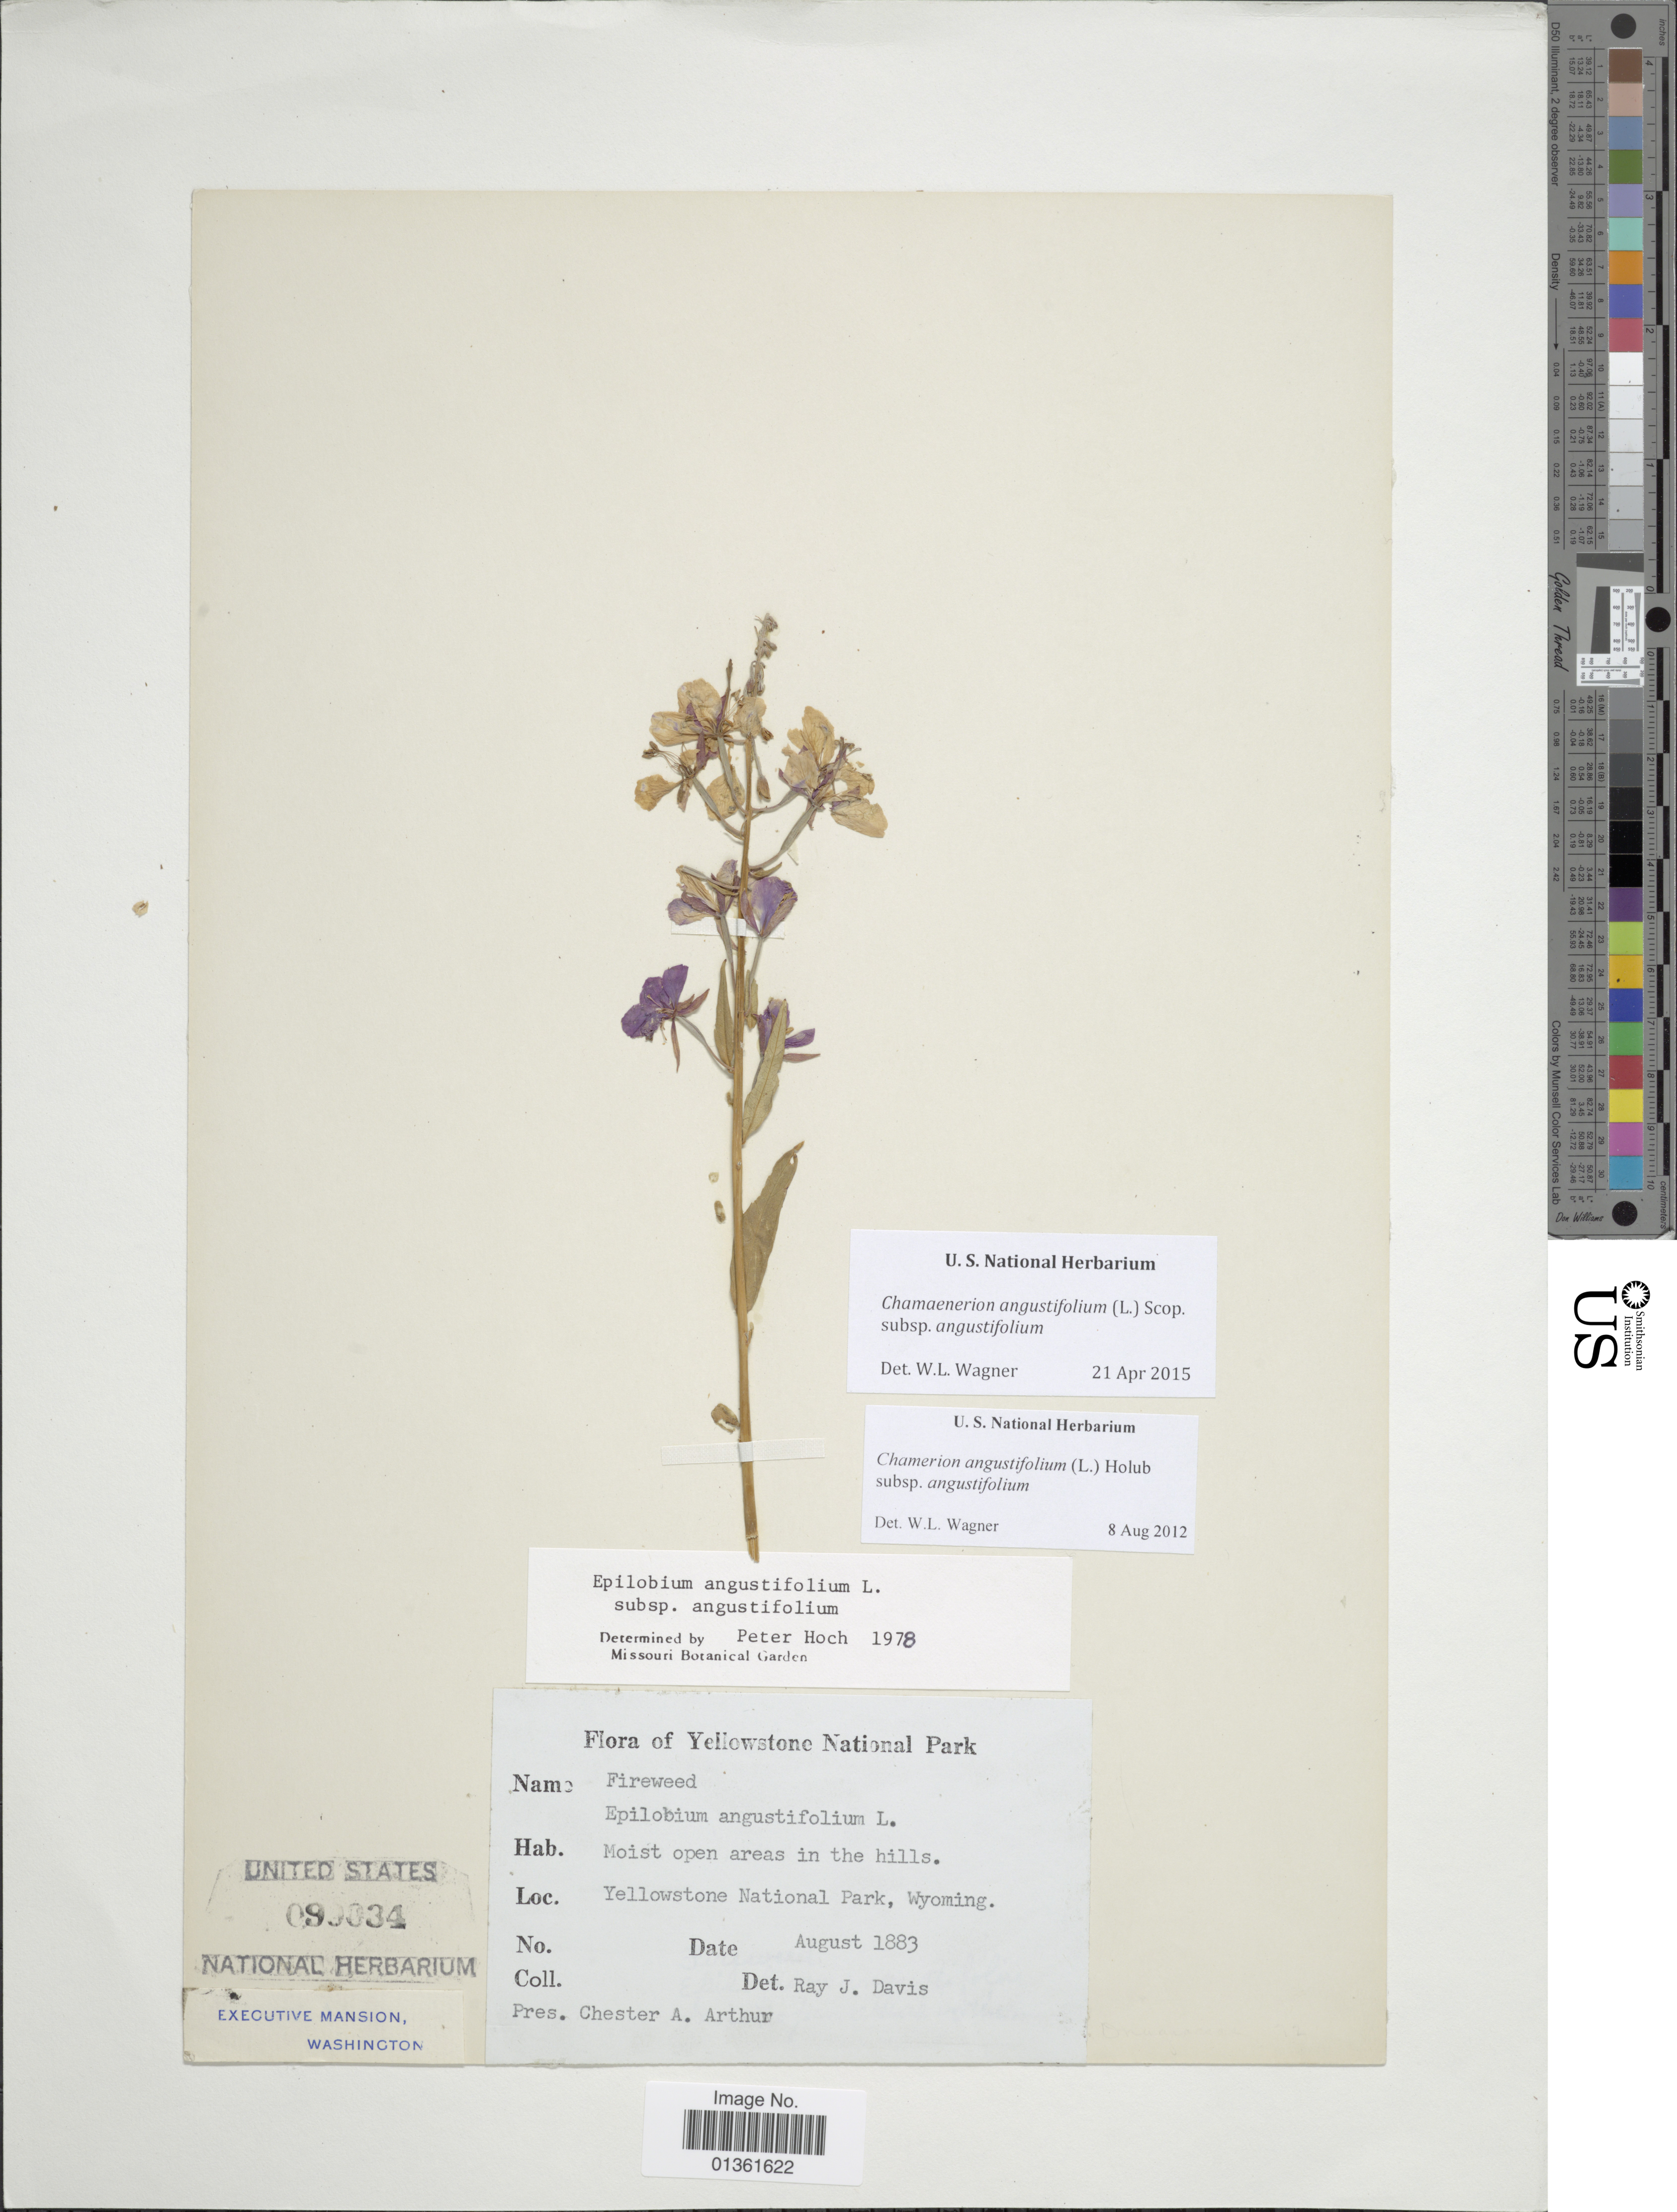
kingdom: Plantae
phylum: Tracheophyta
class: Magnoliopsida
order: Myrtales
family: Onagraceae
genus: Chamaenerion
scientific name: Chamaenerion angustifolium subsp. angustifolium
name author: (L.) Scop.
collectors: C. A. Arthur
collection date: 1883-08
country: United States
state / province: Wyoming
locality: Yellowstone National Park.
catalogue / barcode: US 90034